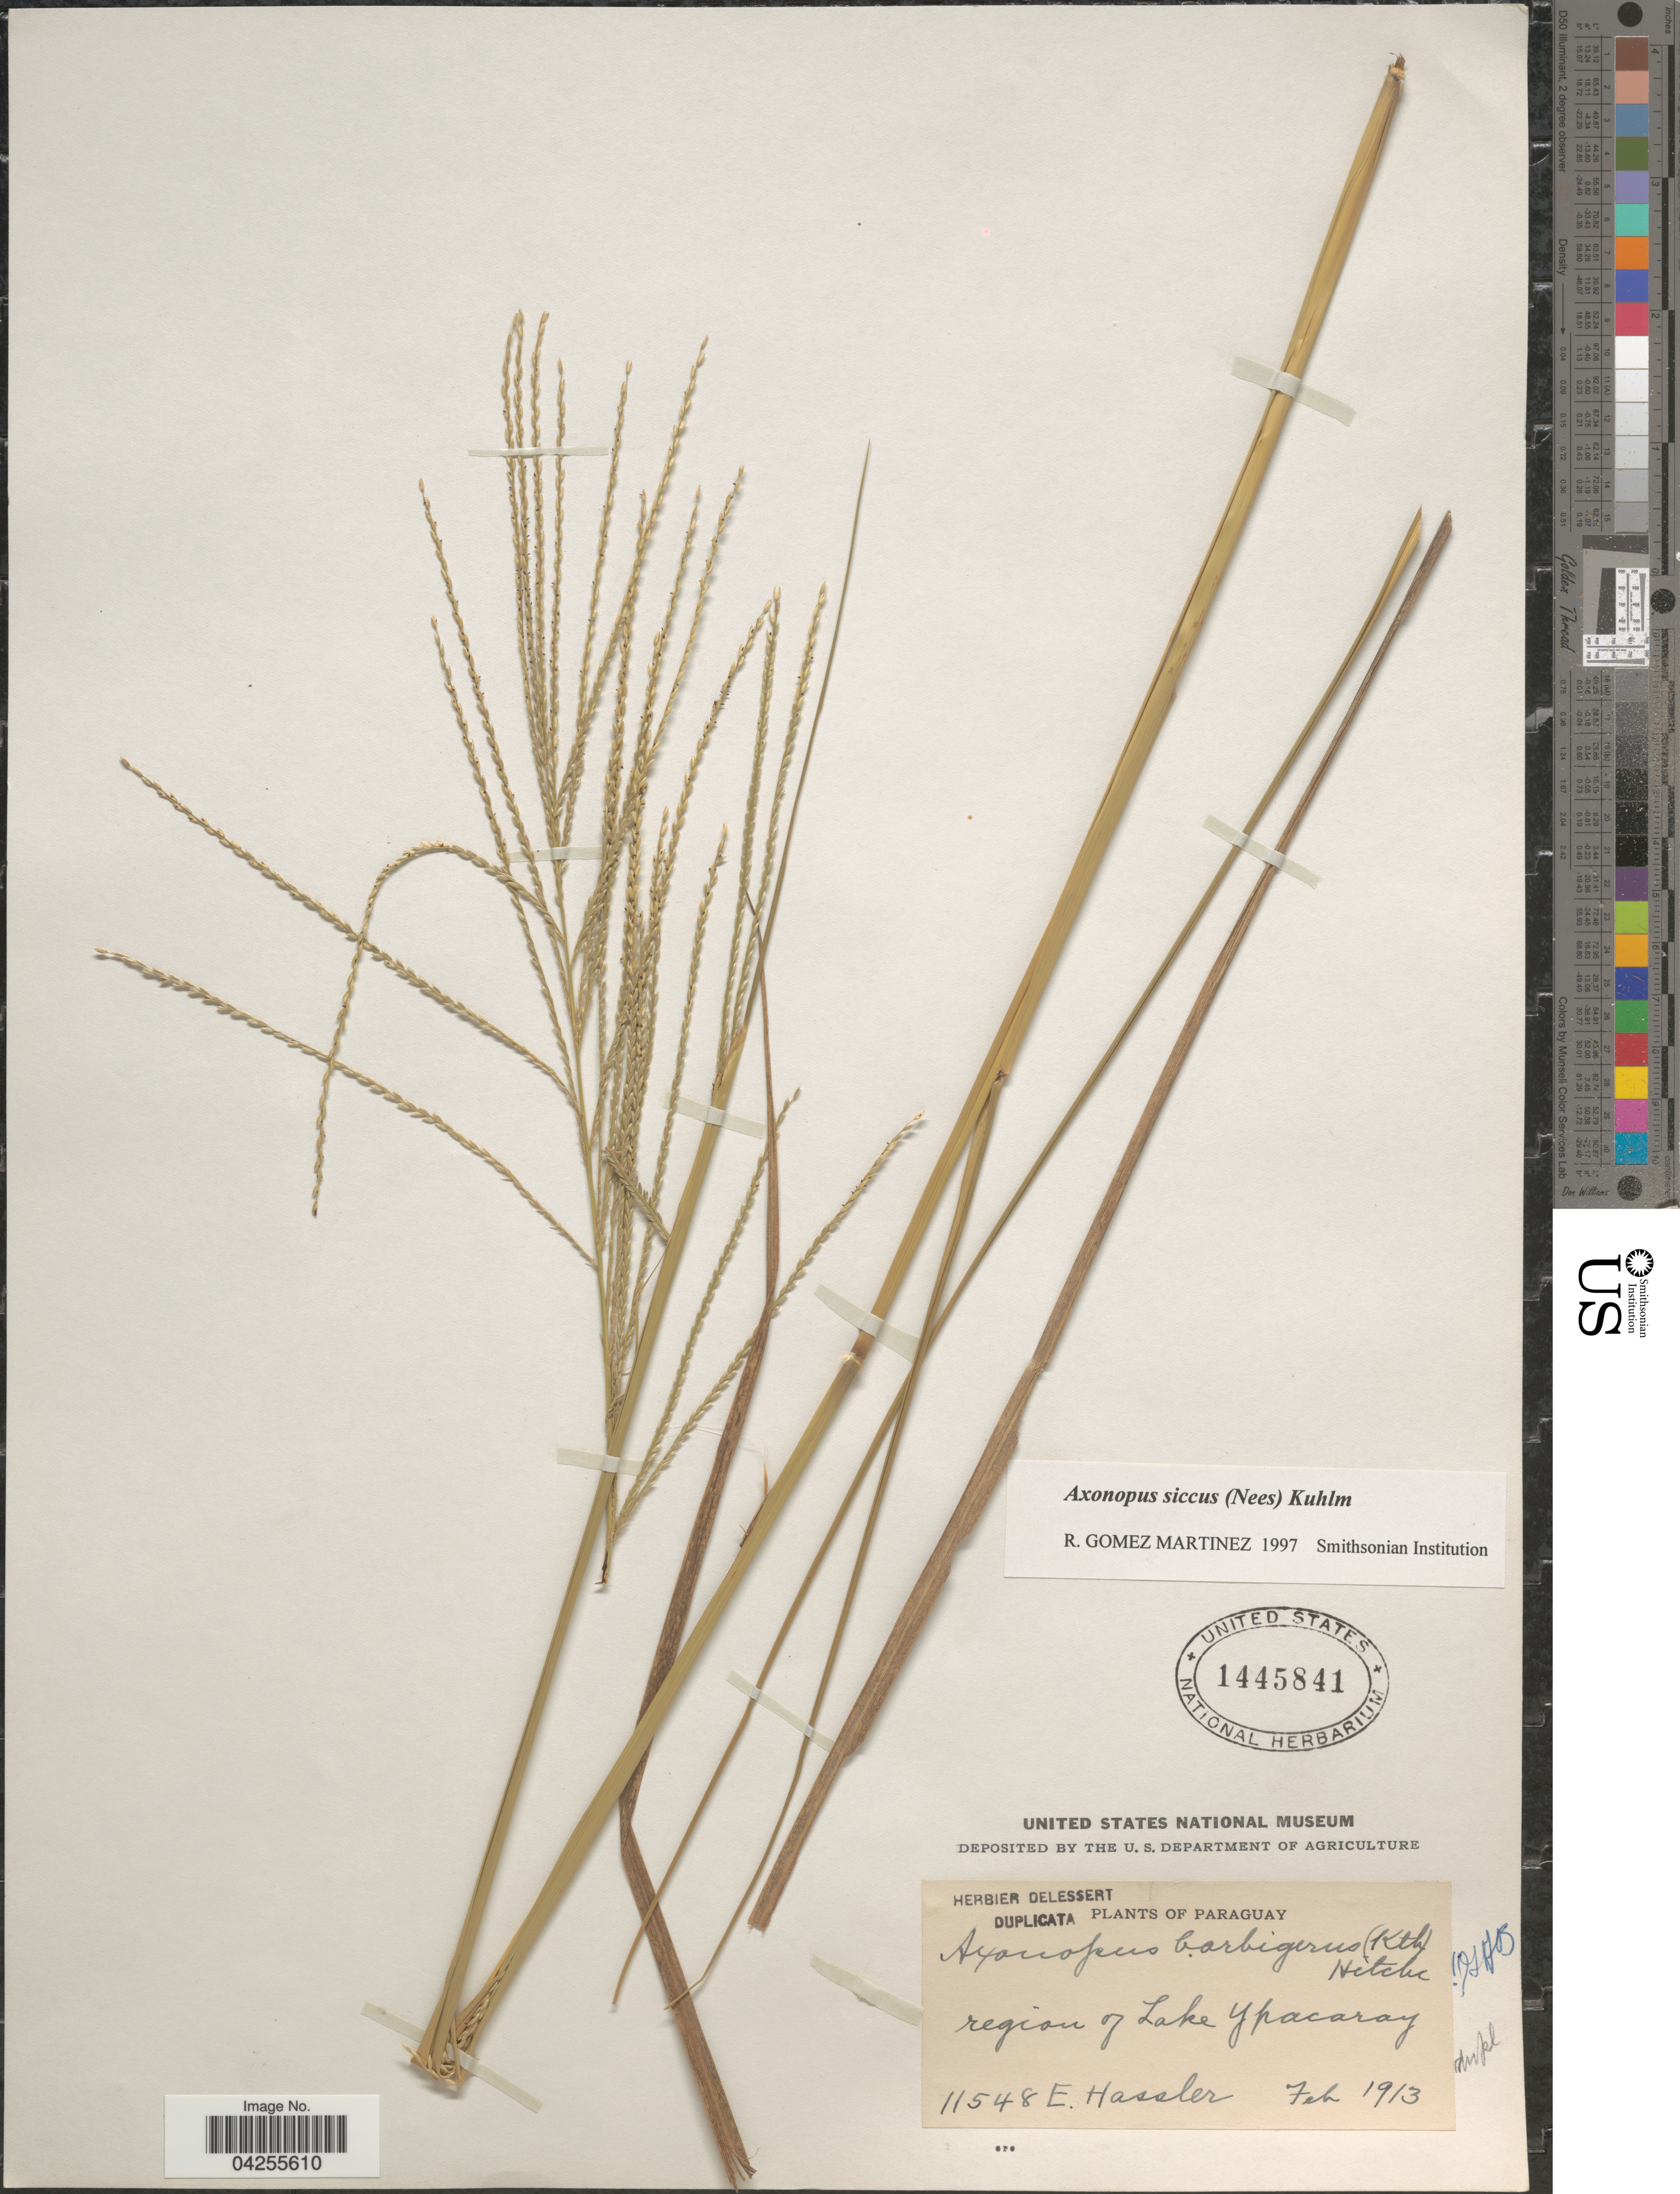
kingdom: Plantae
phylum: Tracheophyta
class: Liliopsida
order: Poales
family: Poaceae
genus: Axonopus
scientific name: Axonopus siccus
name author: (Nees) Kuhlm.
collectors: E. Hassler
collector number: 11548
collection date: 1913-02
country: Paraguay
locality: Region of Lake Ypacaray.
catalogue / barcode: US 1445841